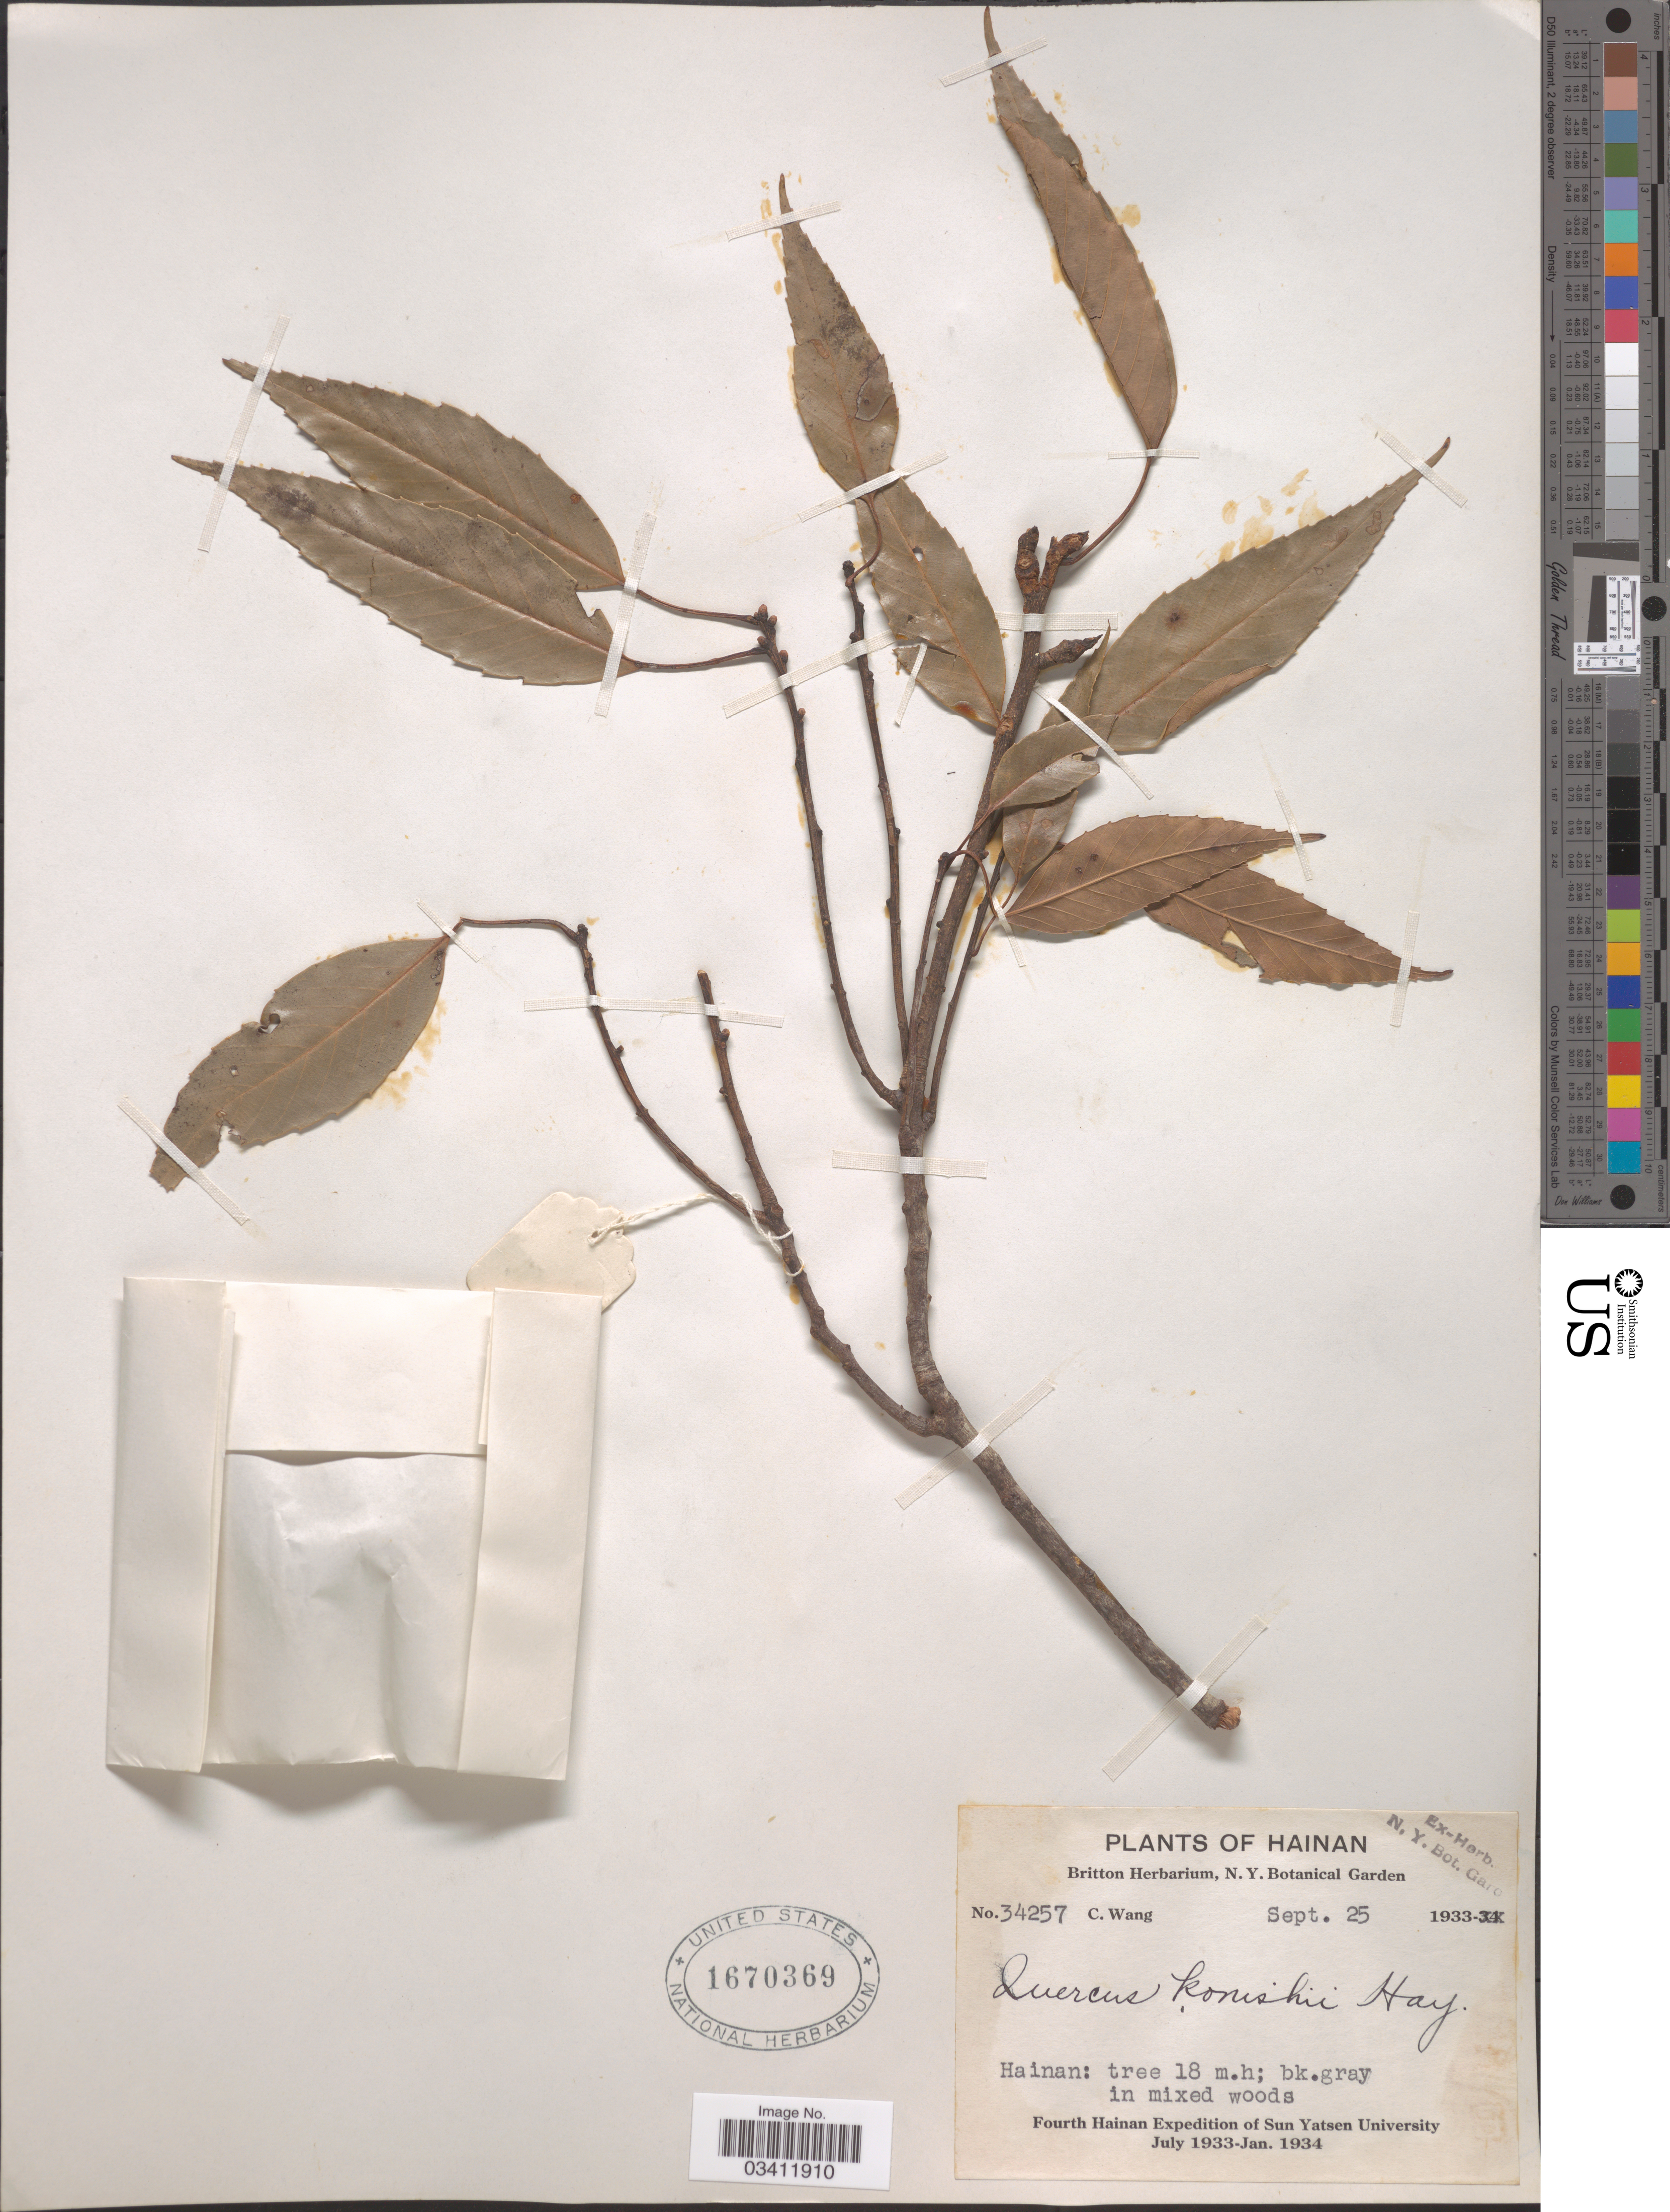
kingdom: Plantae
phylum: Tracheophyta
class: Magnoliopsida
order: Fagales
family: Fagaceae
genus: Quercus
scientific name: Quercus konishii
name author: Hayata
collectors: C. Wang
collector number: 34257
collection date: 1933-09-25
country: China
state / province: Hainan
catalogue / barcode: US 1670369